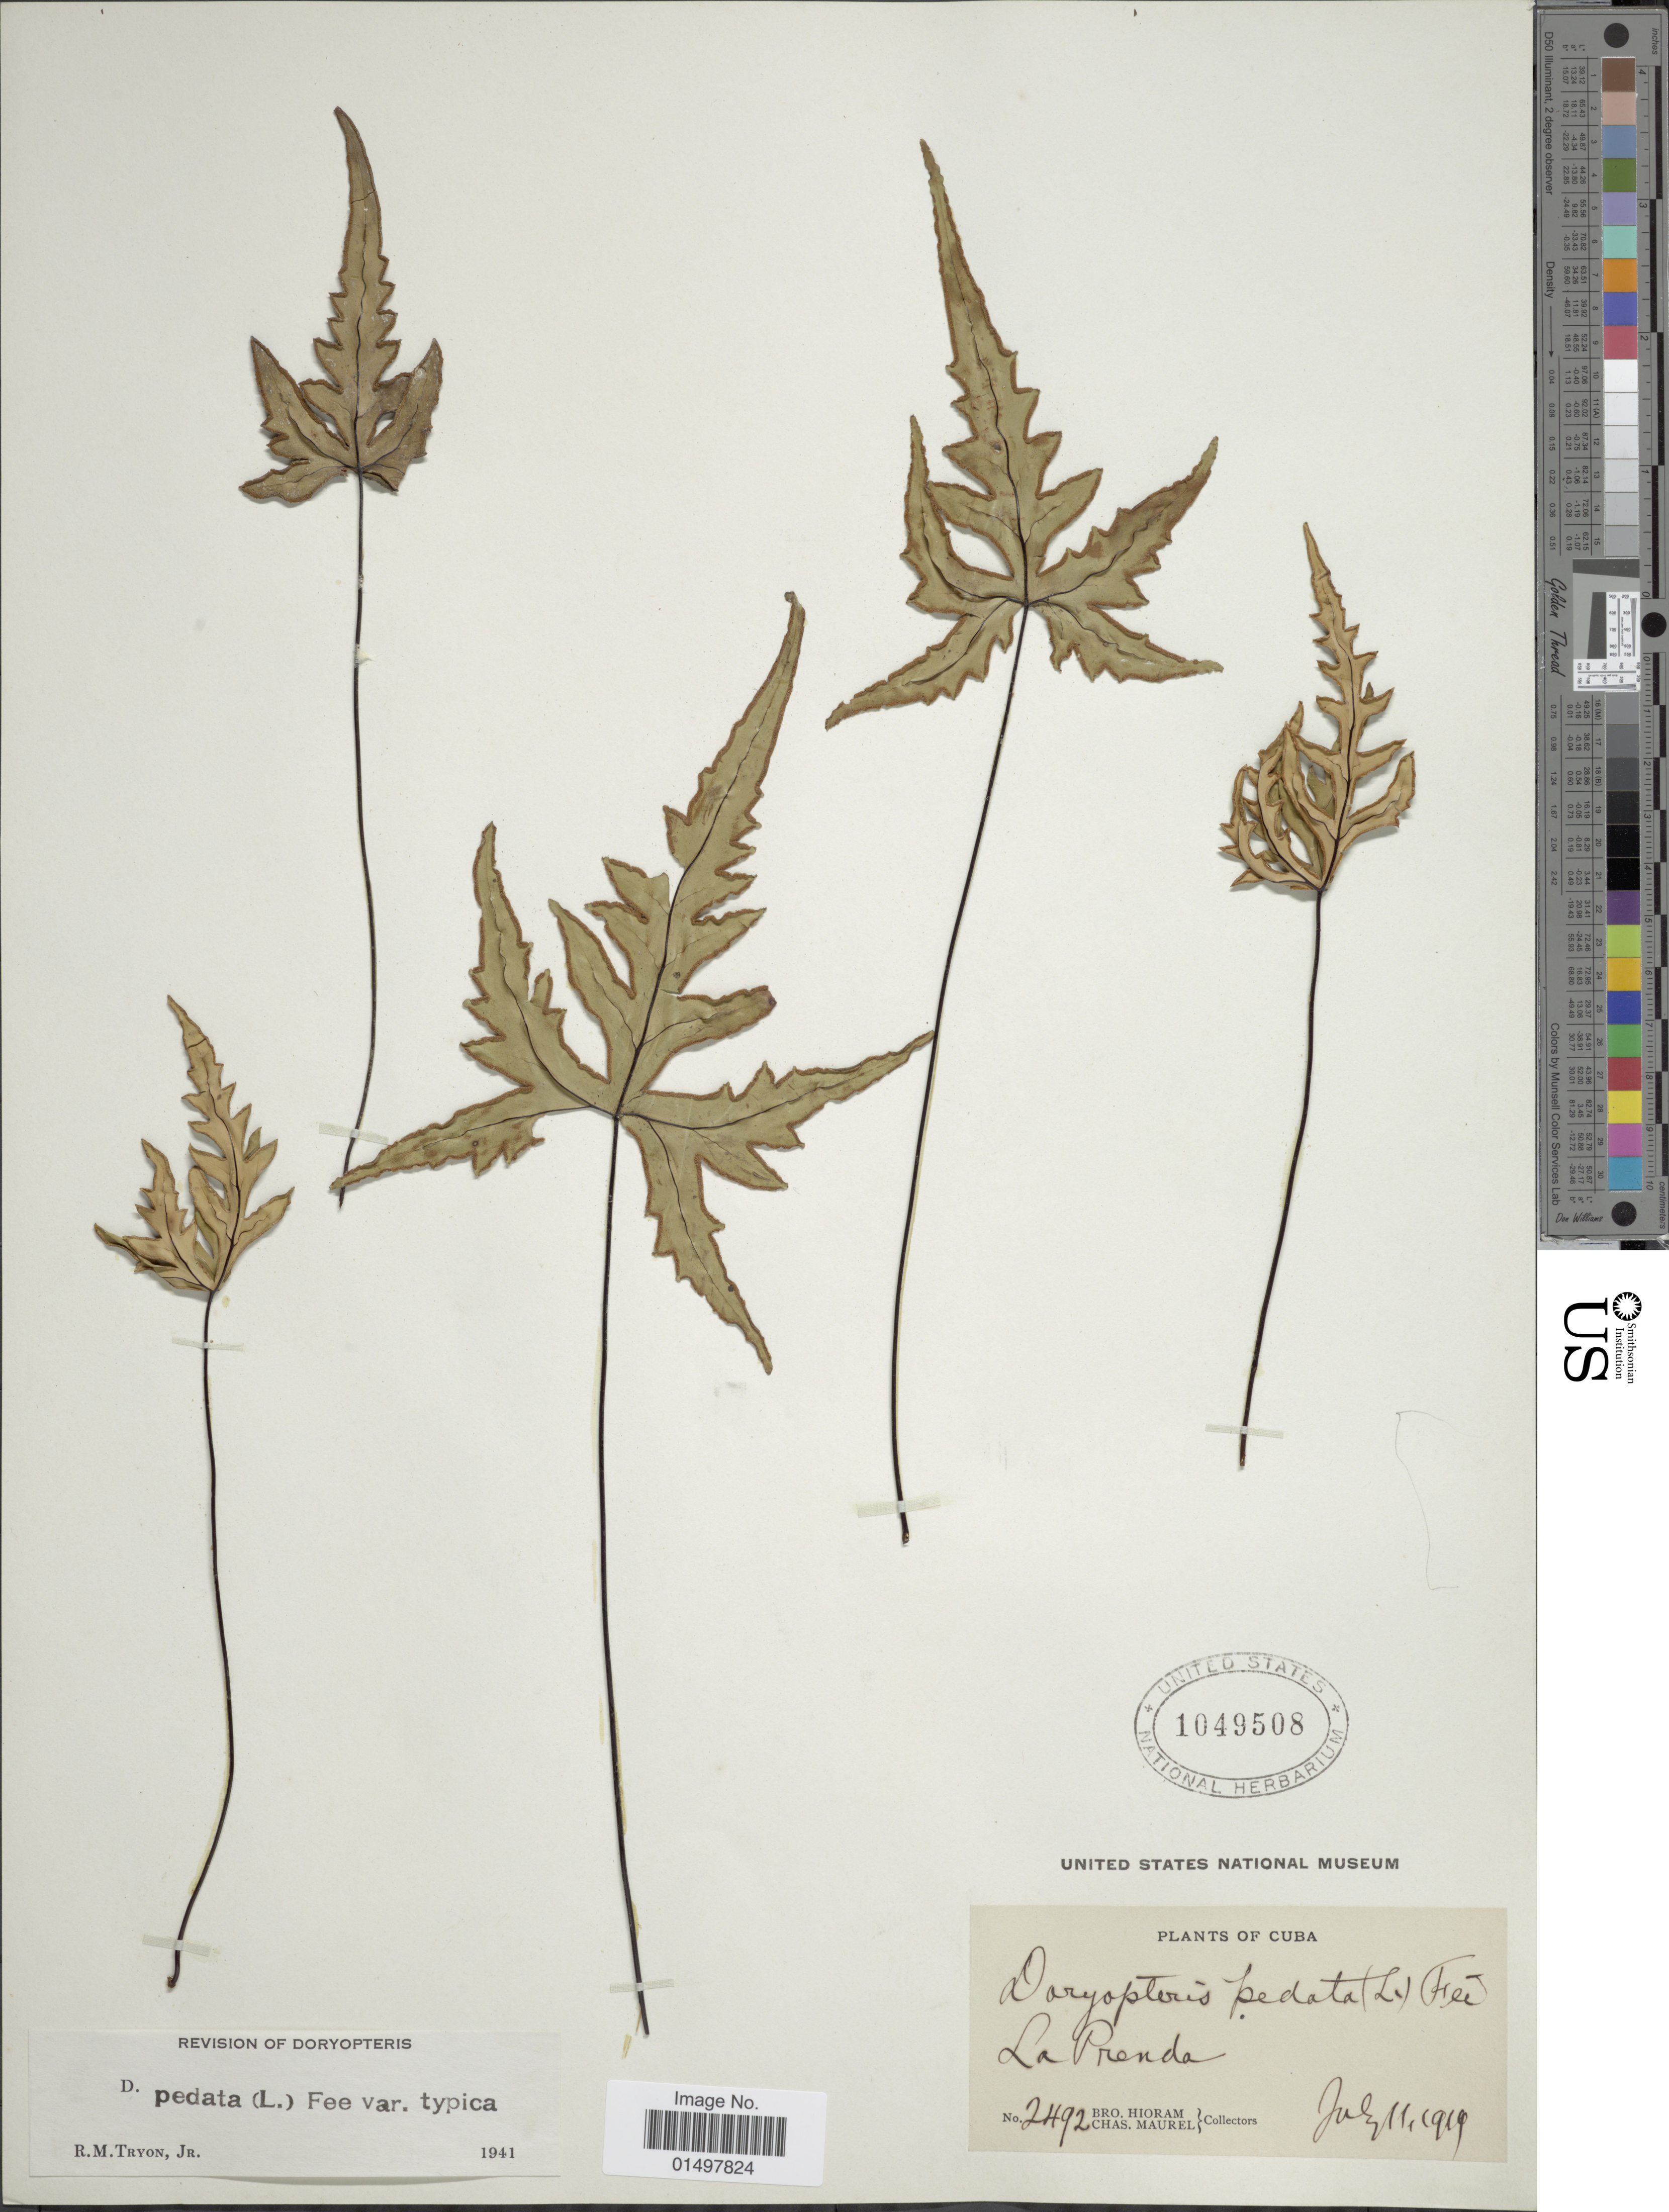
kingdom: Plantae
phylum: Tracheophyta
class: Polypodiopsida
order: Polypodiales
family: Pteridaceae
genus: Doryopteris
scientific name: Doryopteris pedata var. typica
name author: (L.) Fée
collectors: Bro. Hioram & C. Maurel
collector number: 2492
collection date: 1919-07-11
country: Cuba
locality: La Prenda.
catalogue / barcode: US 1049508